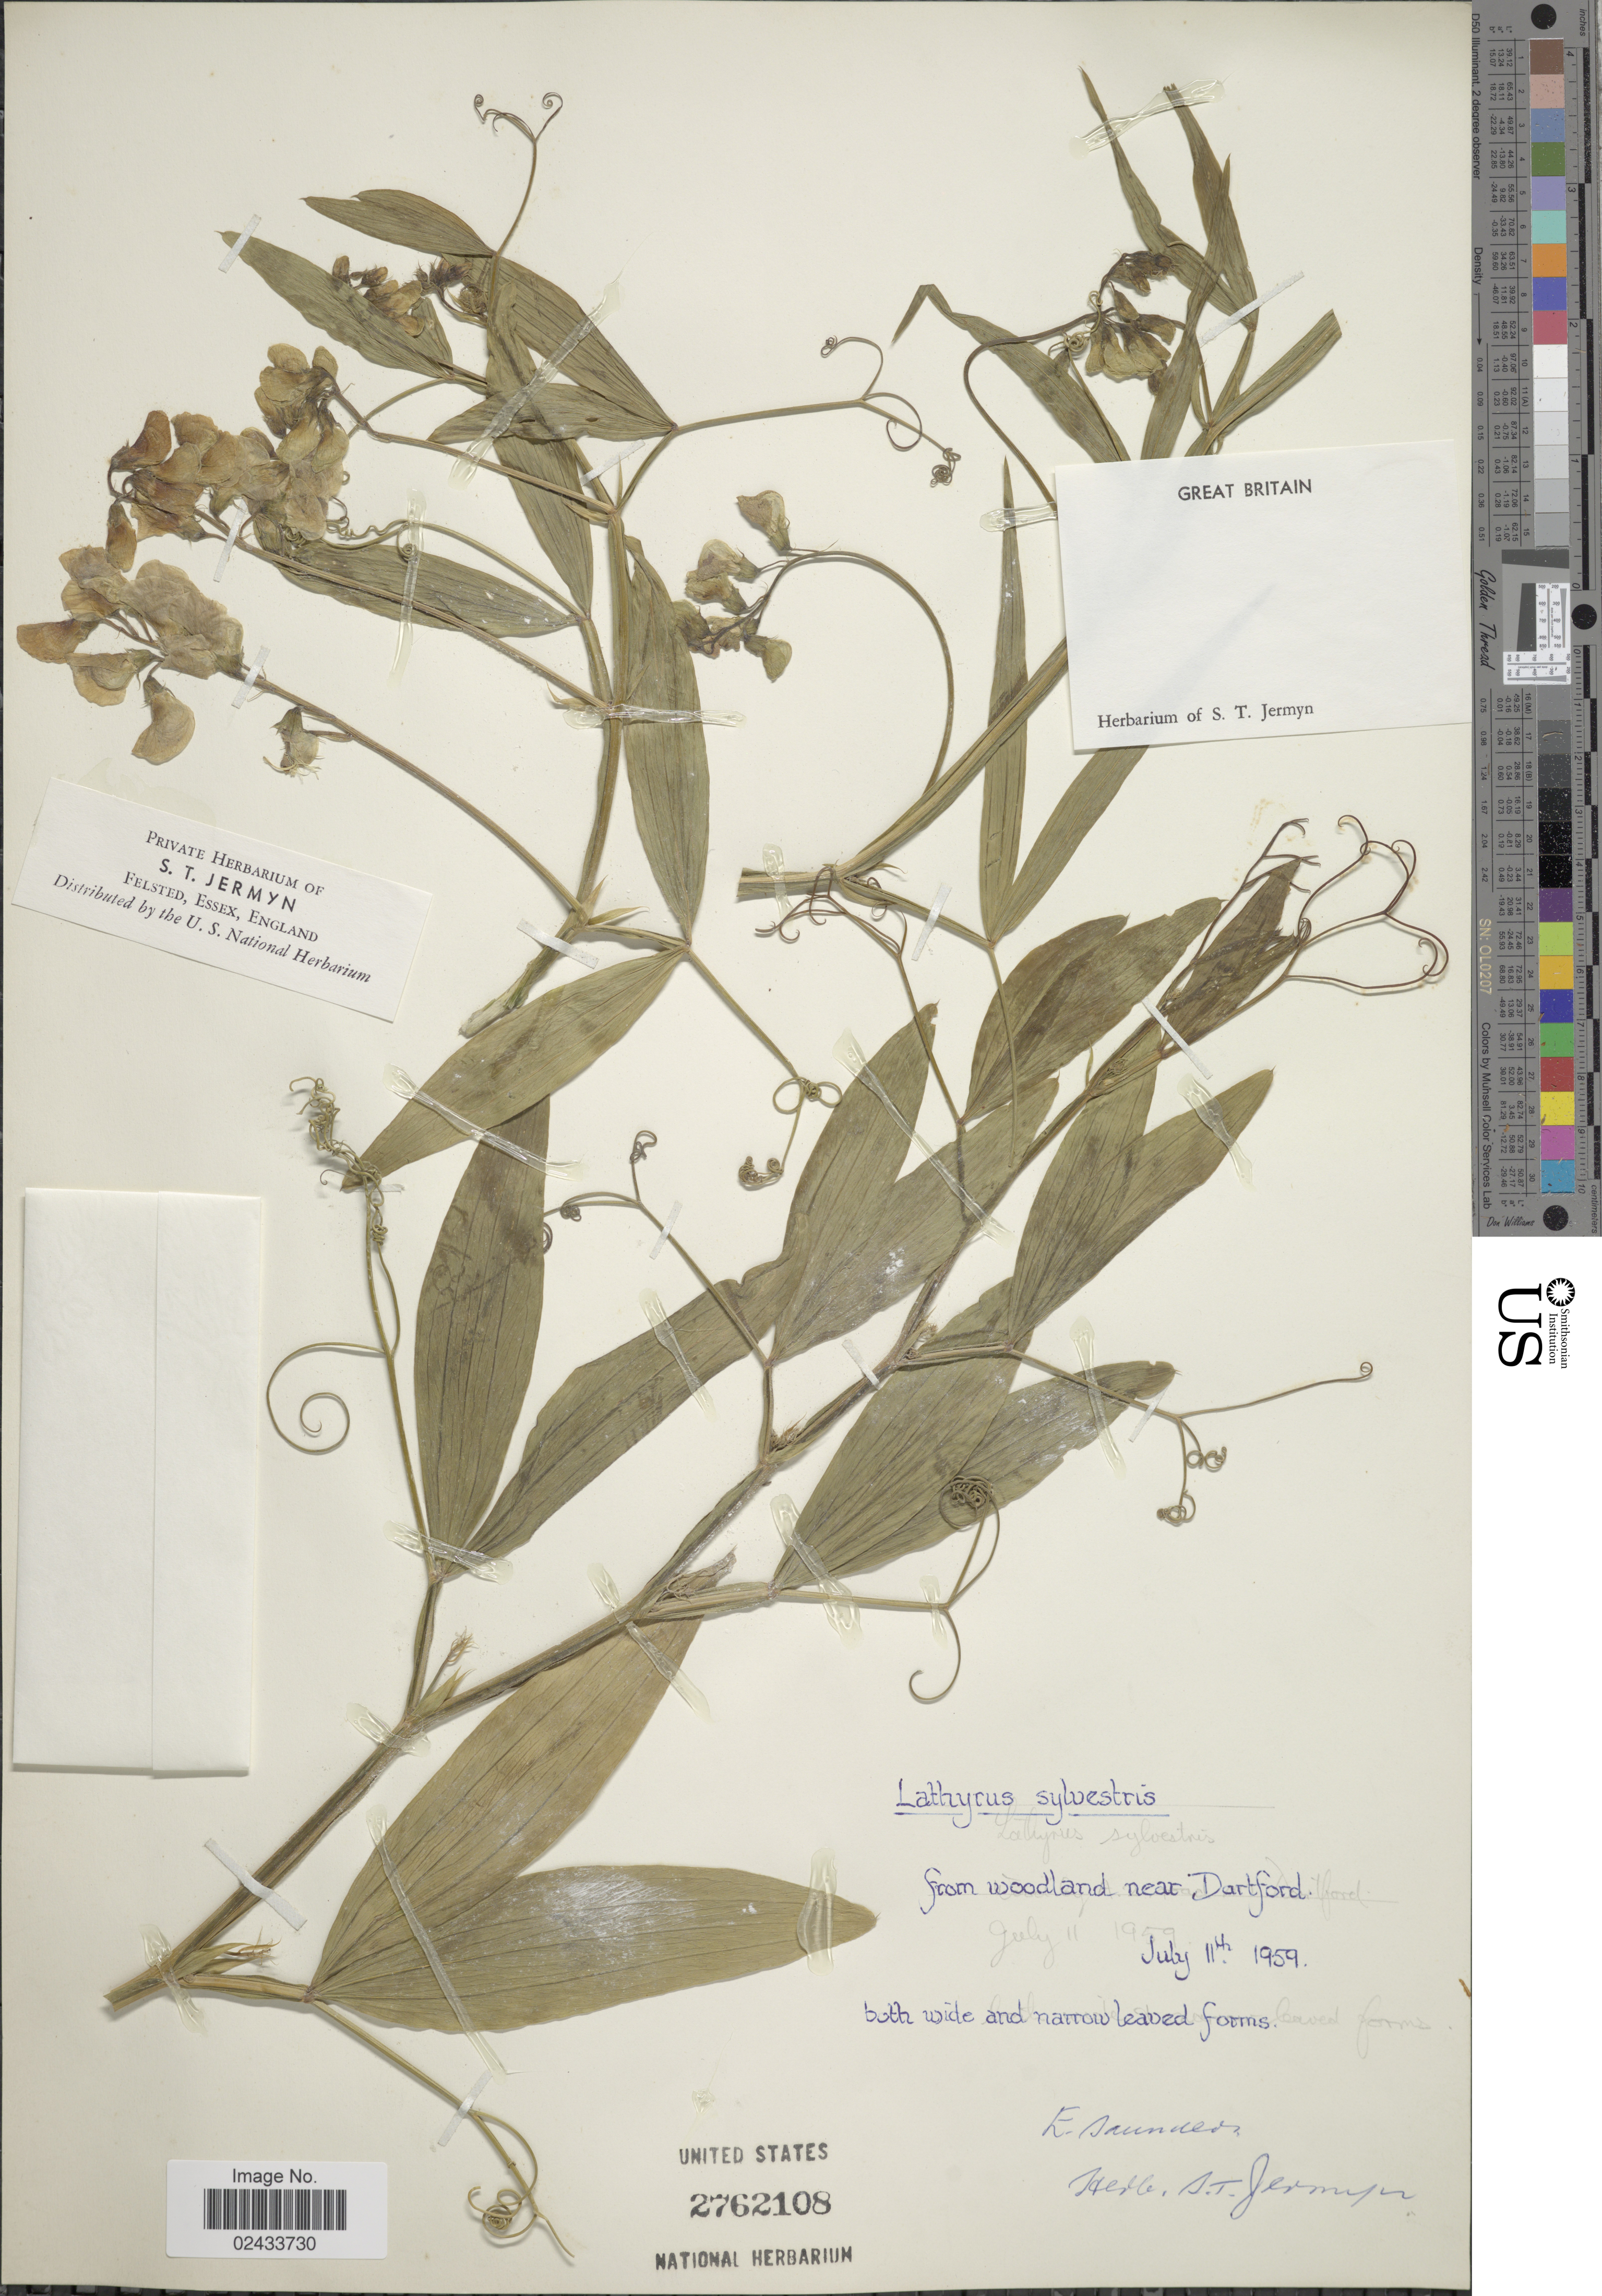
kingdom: Plantae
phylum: Tracheophyta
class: Magnoliopsida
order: Fabales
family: Fabaceae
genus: Lathyrus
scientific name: Lathyrus sylvestris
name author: L.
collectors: ex herb. S. T. Jermyn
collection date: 1959-07-11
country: United Kingdom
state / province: England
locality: Great Britain, from woodland near Dartford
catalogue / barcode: US 2762108